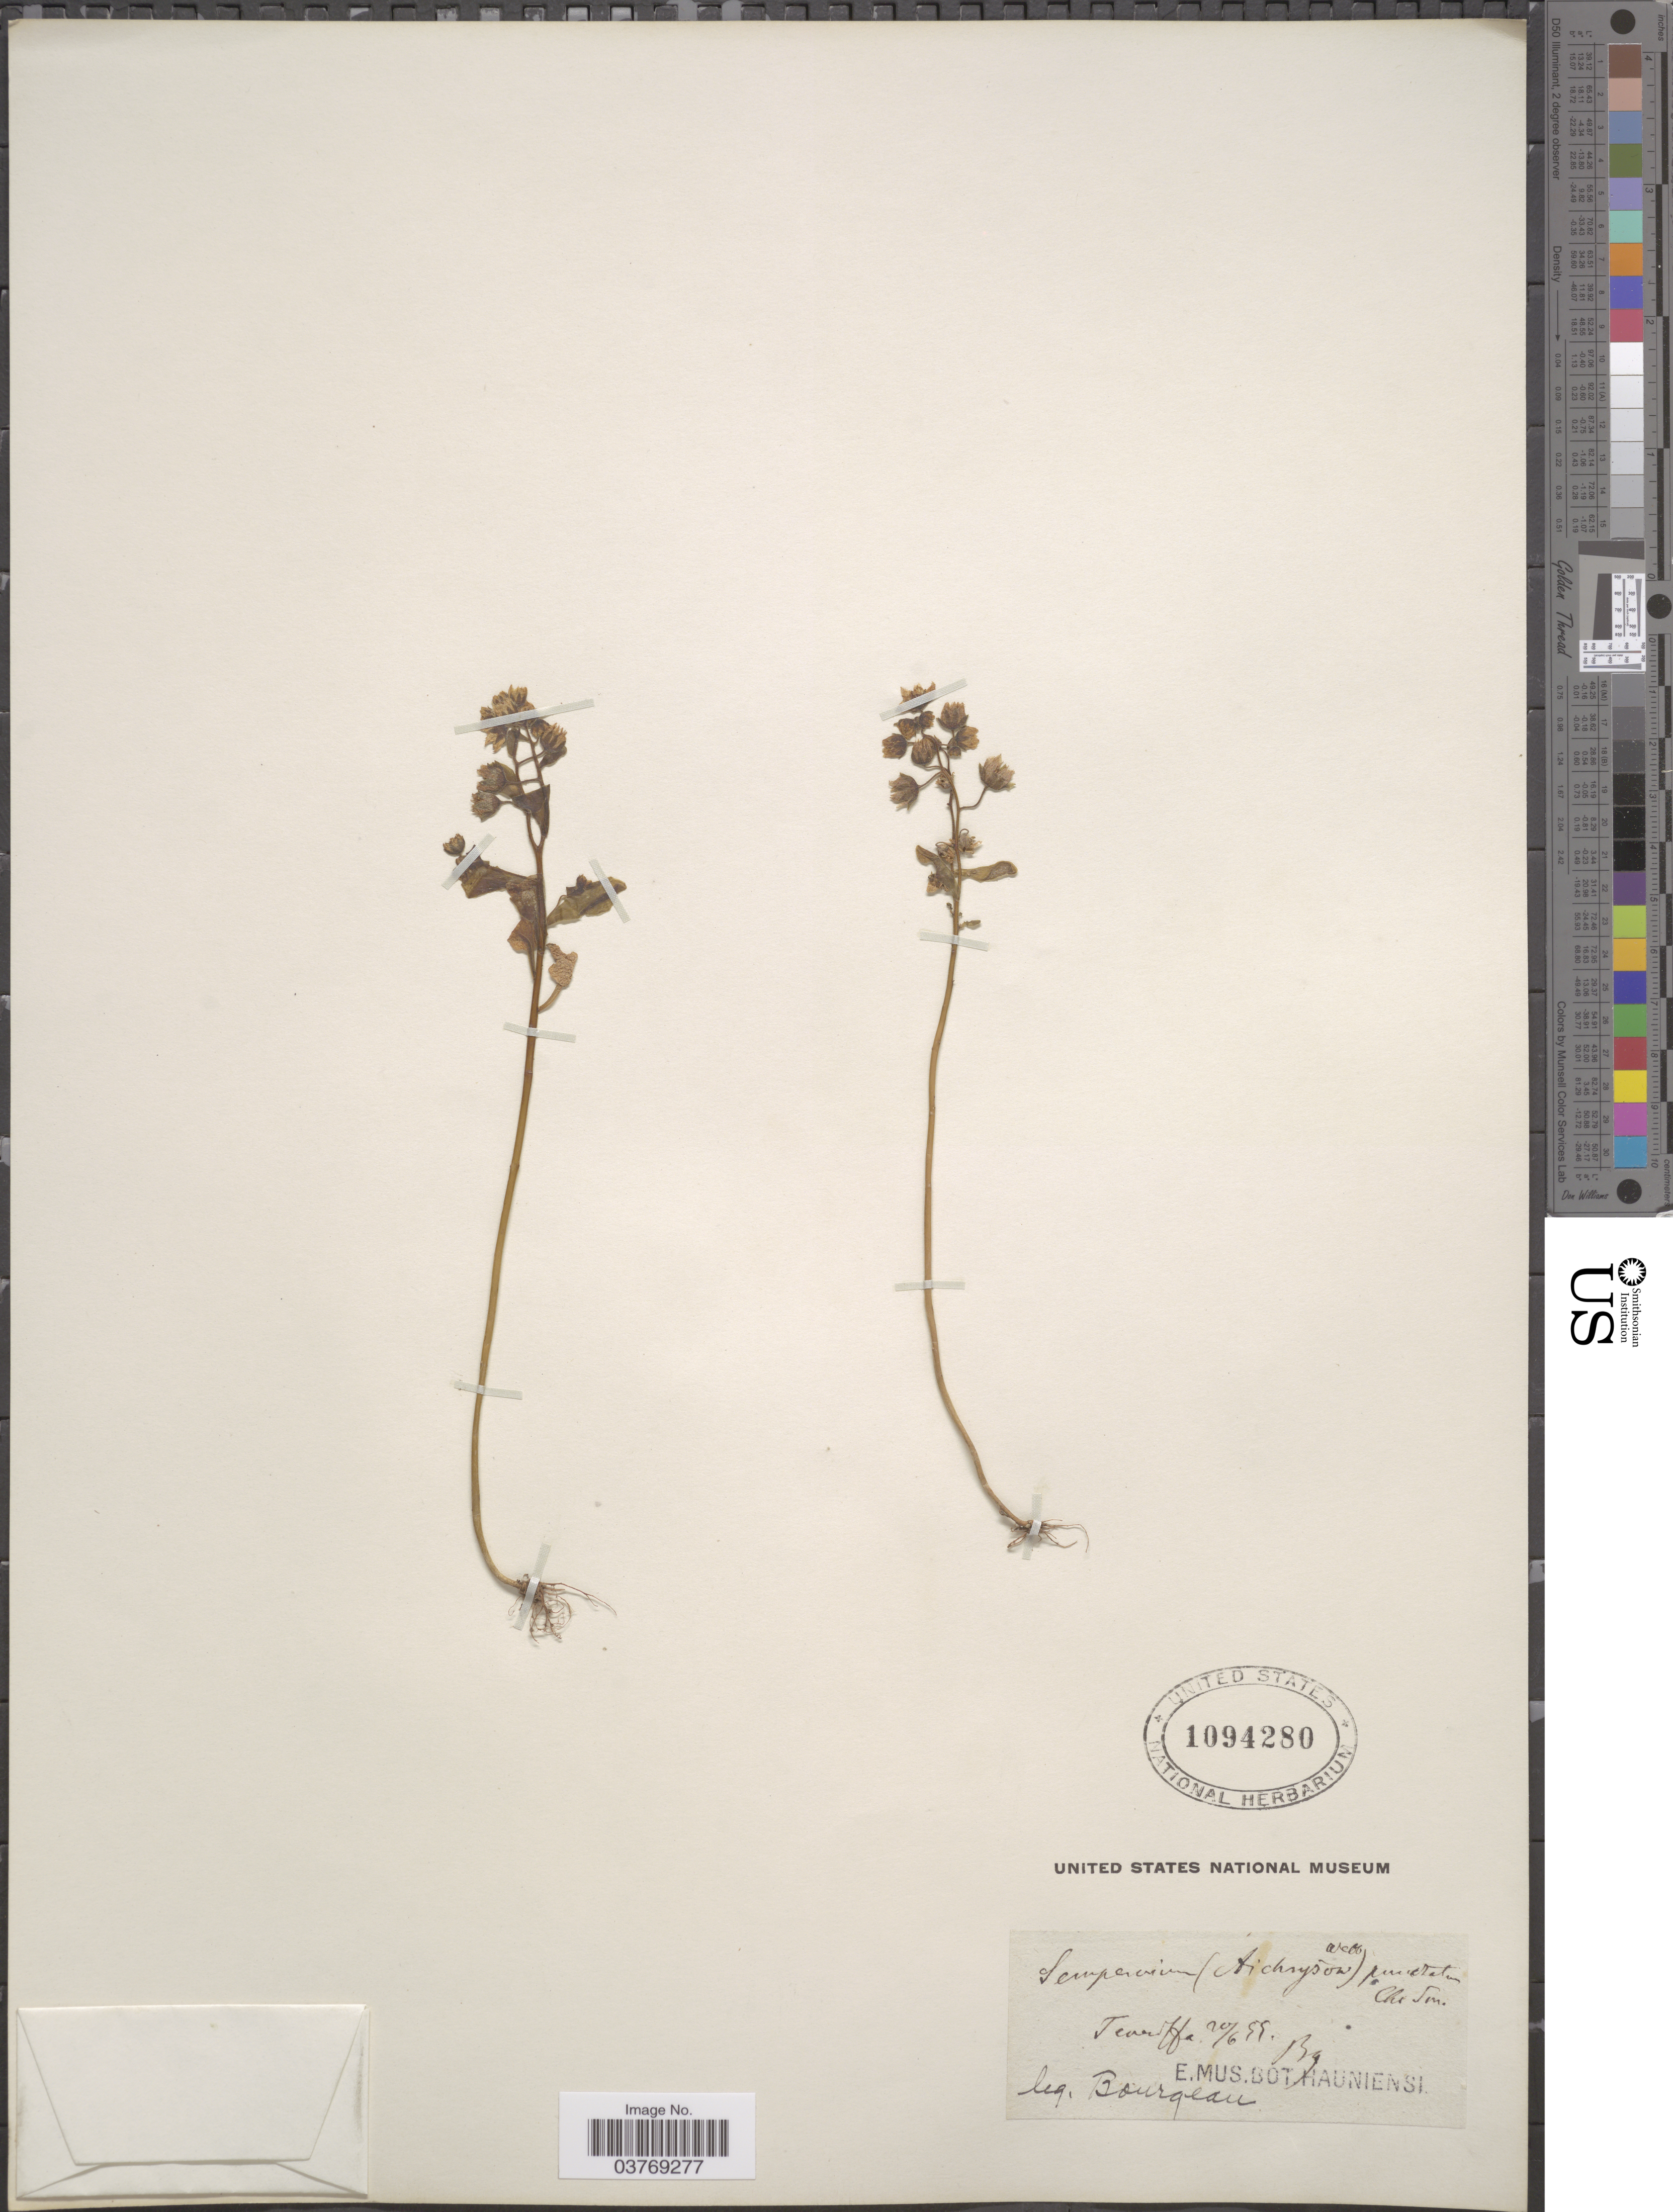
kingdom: Plantae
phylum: Tracheophyta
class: Magnoliopsida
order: Saxifragales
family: Crassulaceae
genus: Aichryson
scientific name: Aichryson punctatum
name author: (C. Sm. ex Link) Webb. & Berthel.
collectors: -. Bourgeau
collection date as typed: Transcribed d/m/y: 20/6/99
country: Spain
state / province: Canarias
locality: Tenériffe.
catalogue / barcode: US 1094280